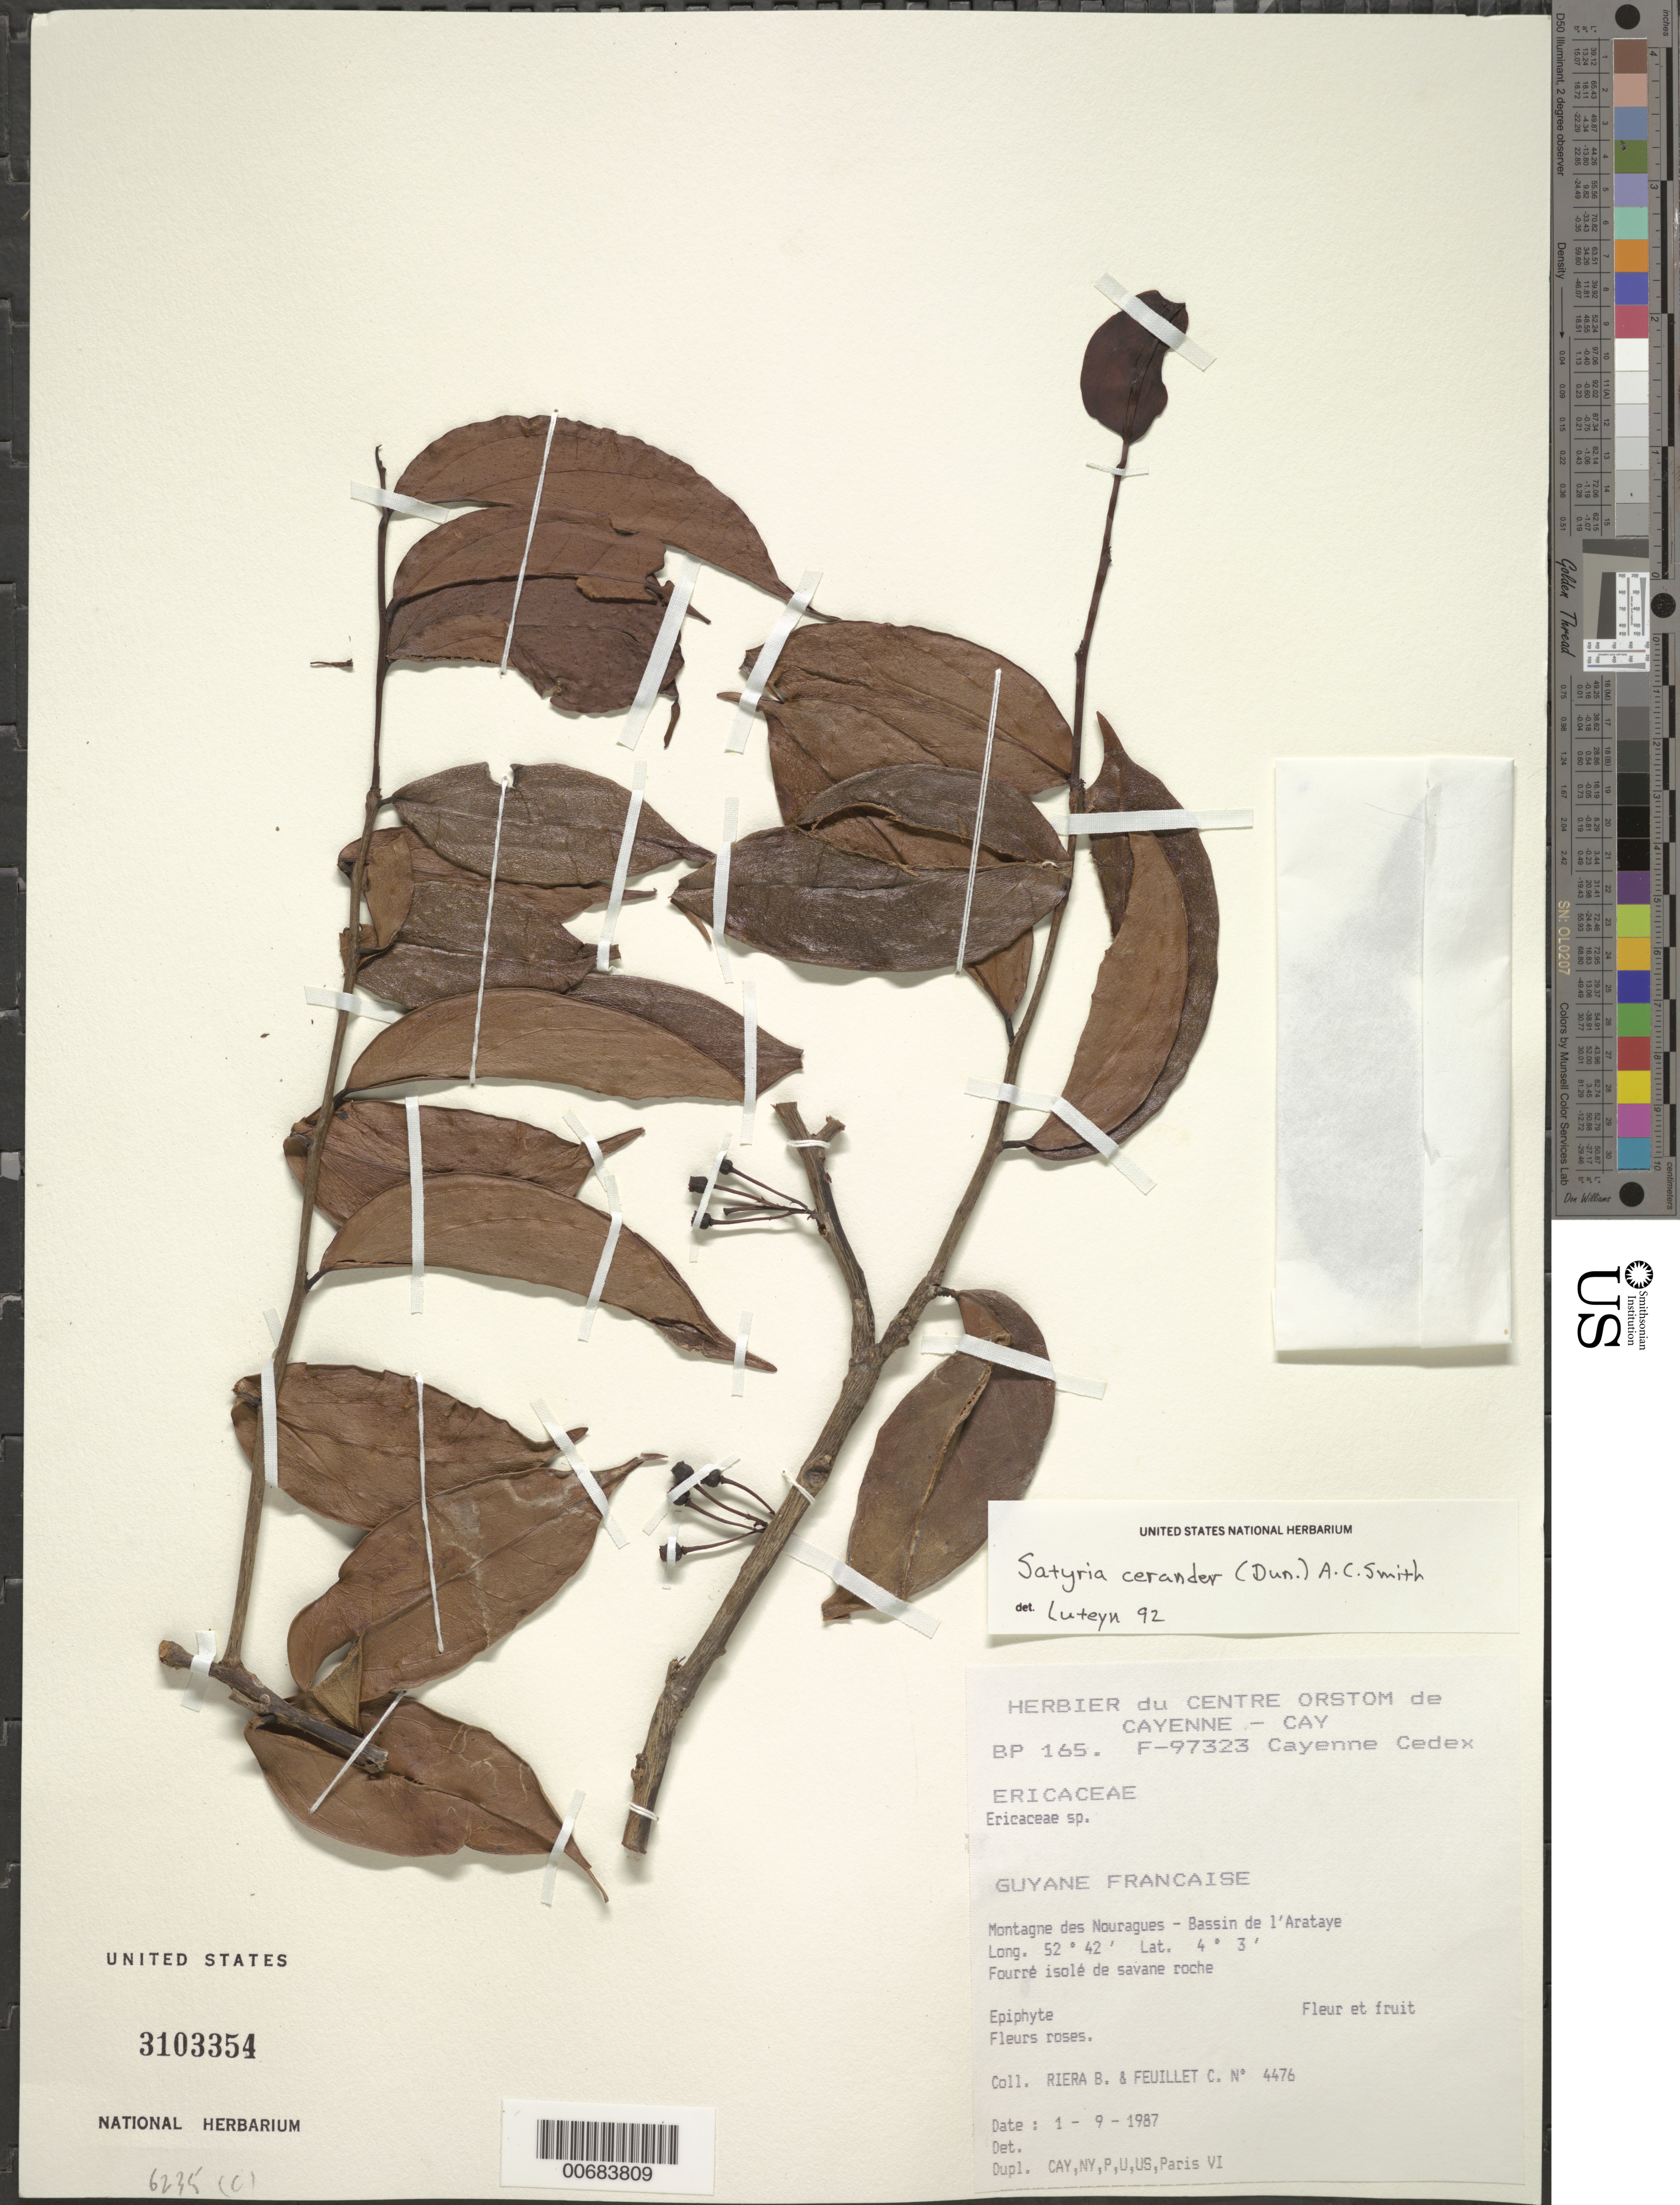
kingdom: Plantae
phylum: Tracheophyta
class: Magnoliopsida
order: Ericales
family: Ericaceae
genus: Satyria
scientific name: Satyria panurensis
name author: (Benth. ex Meisn.) Benth. & Hook. f. ex Nied.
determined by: Luteyn, J. L.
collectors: B. Riéra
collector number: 4476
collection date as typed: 1-Sep-87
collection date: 1987-09-01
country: French Guiana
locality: Montagne des Nouragues, Bassin de l'Arataye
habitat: Isolated thicket, rocky savanna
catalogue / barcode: US 3103354